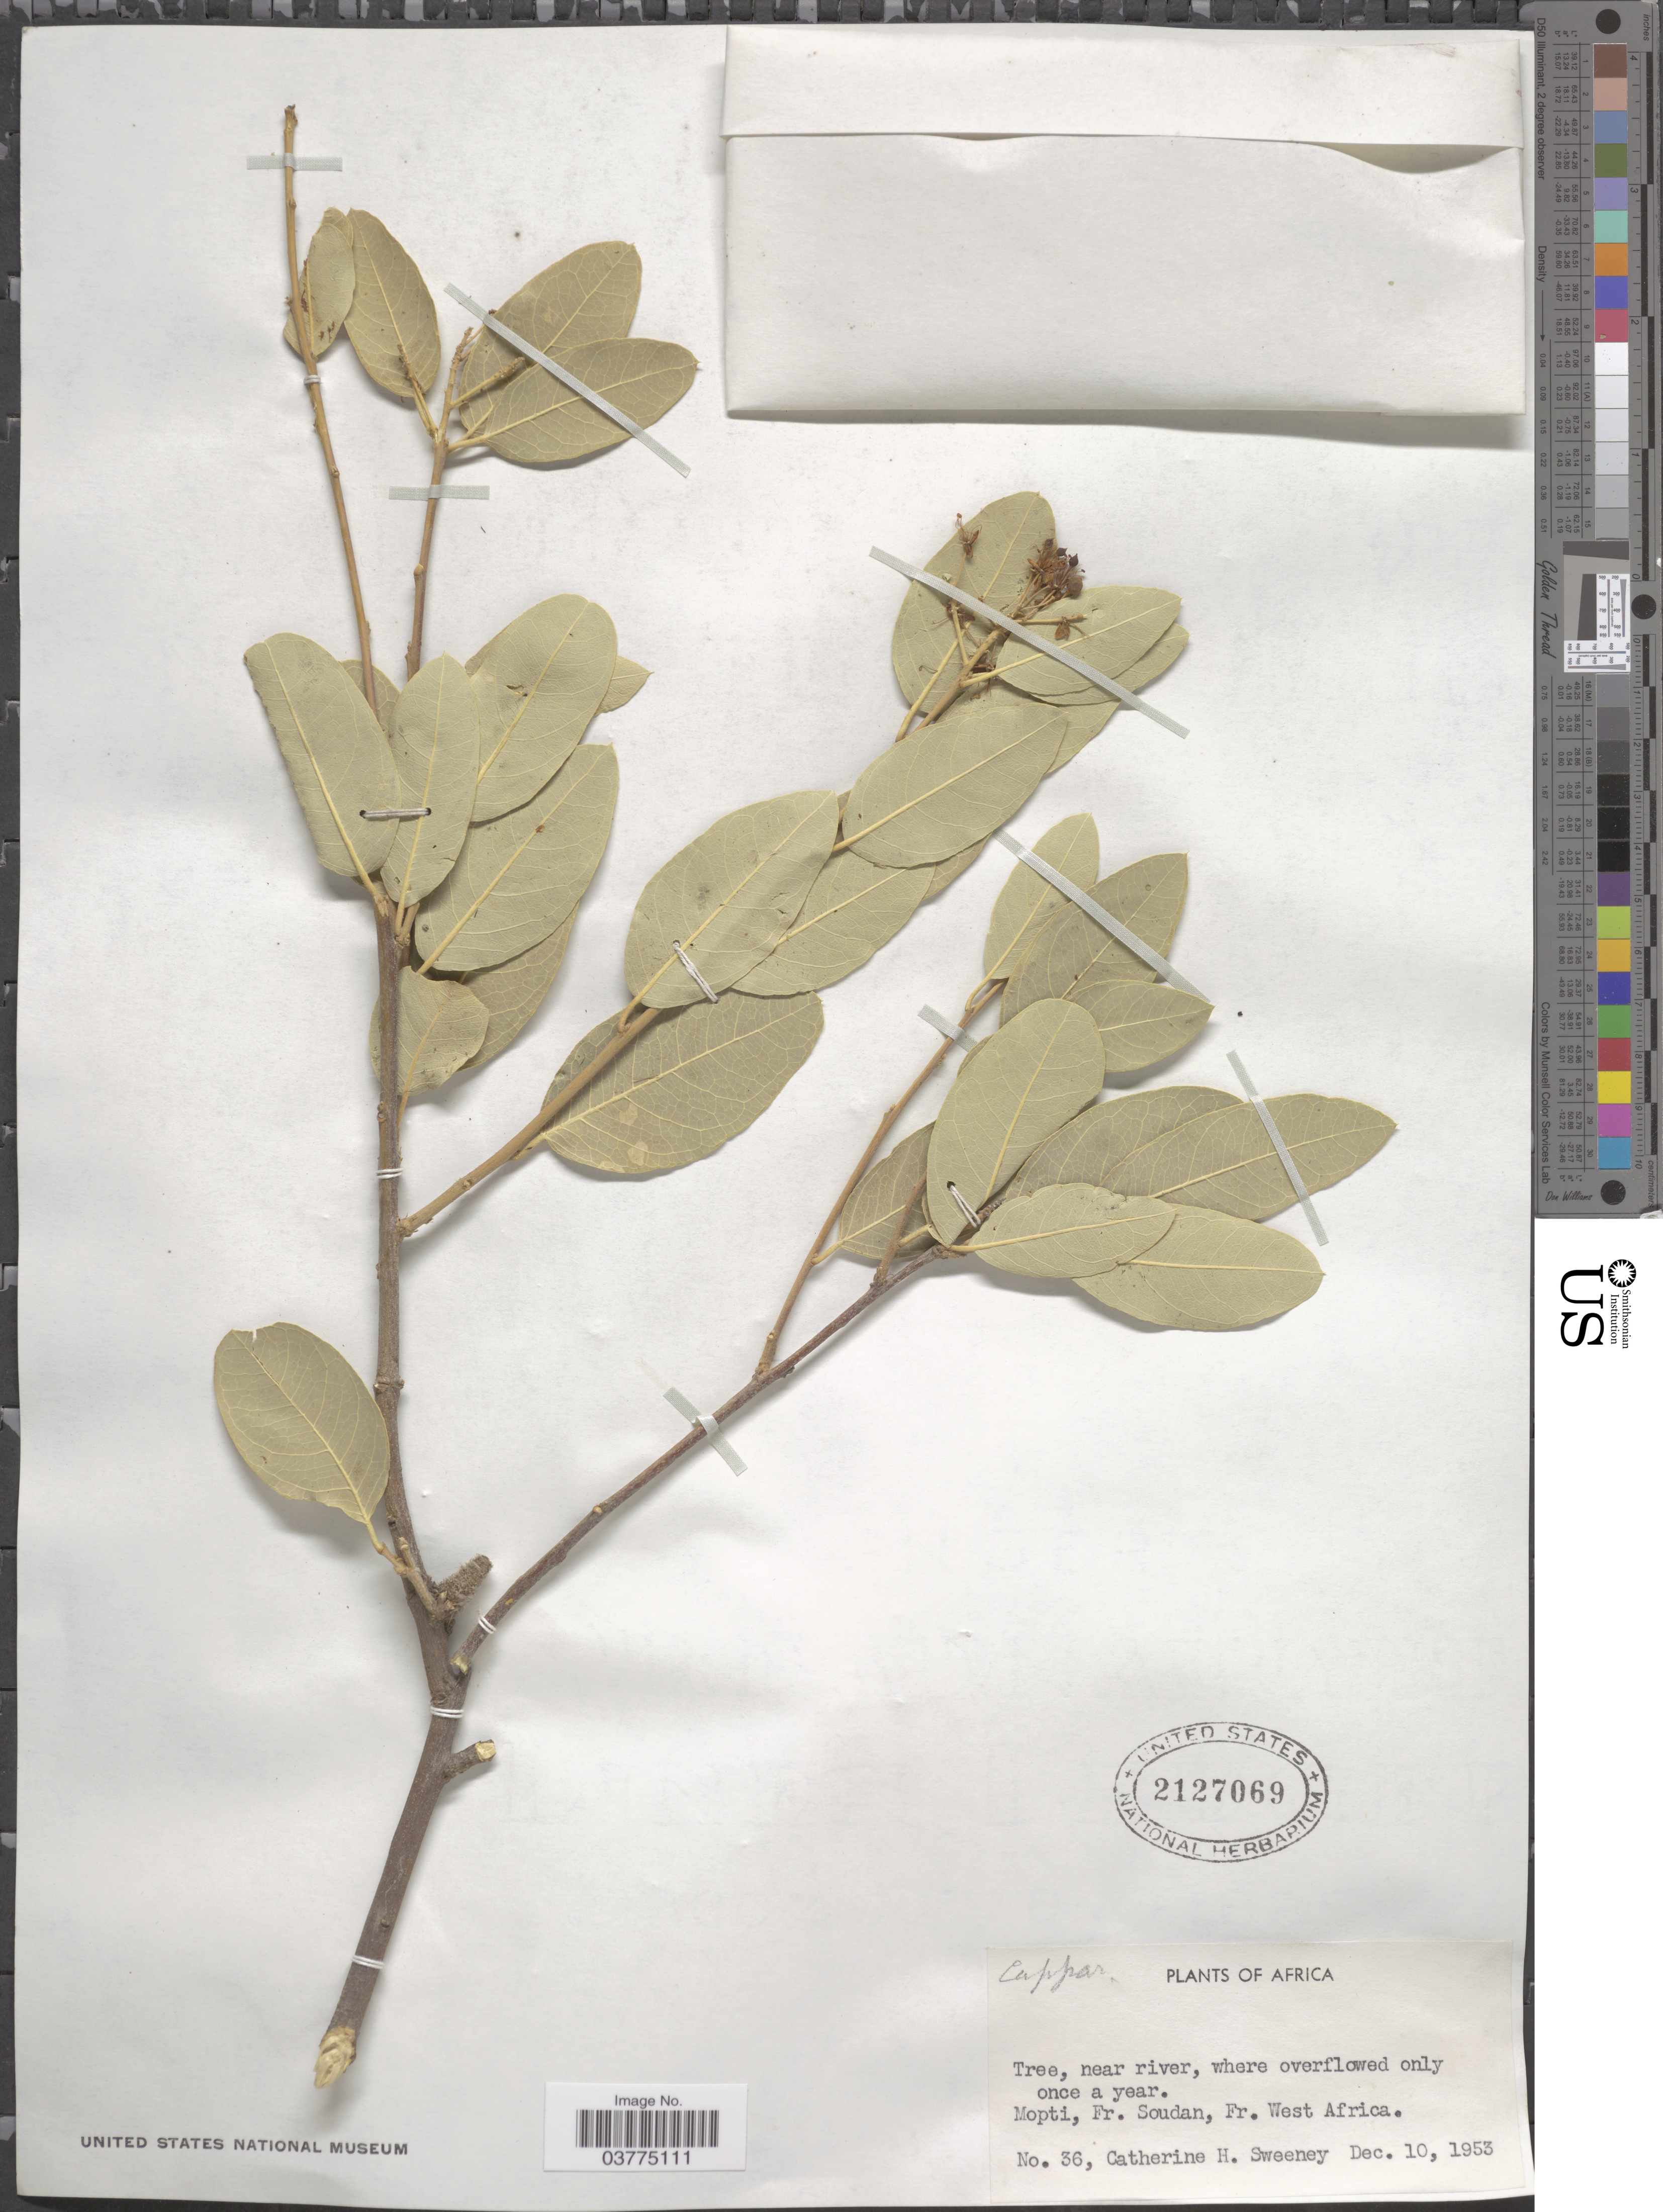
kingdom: Plantae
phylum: Tracheophyta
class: Magnoliopsida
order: Brassicales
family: Capparaceae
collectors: C. Sweeney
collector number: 36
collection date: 1953-12-10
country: Mali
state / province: Mopti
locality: Fr. Soudan, Fr. West Africa.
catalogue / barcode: US 2127069